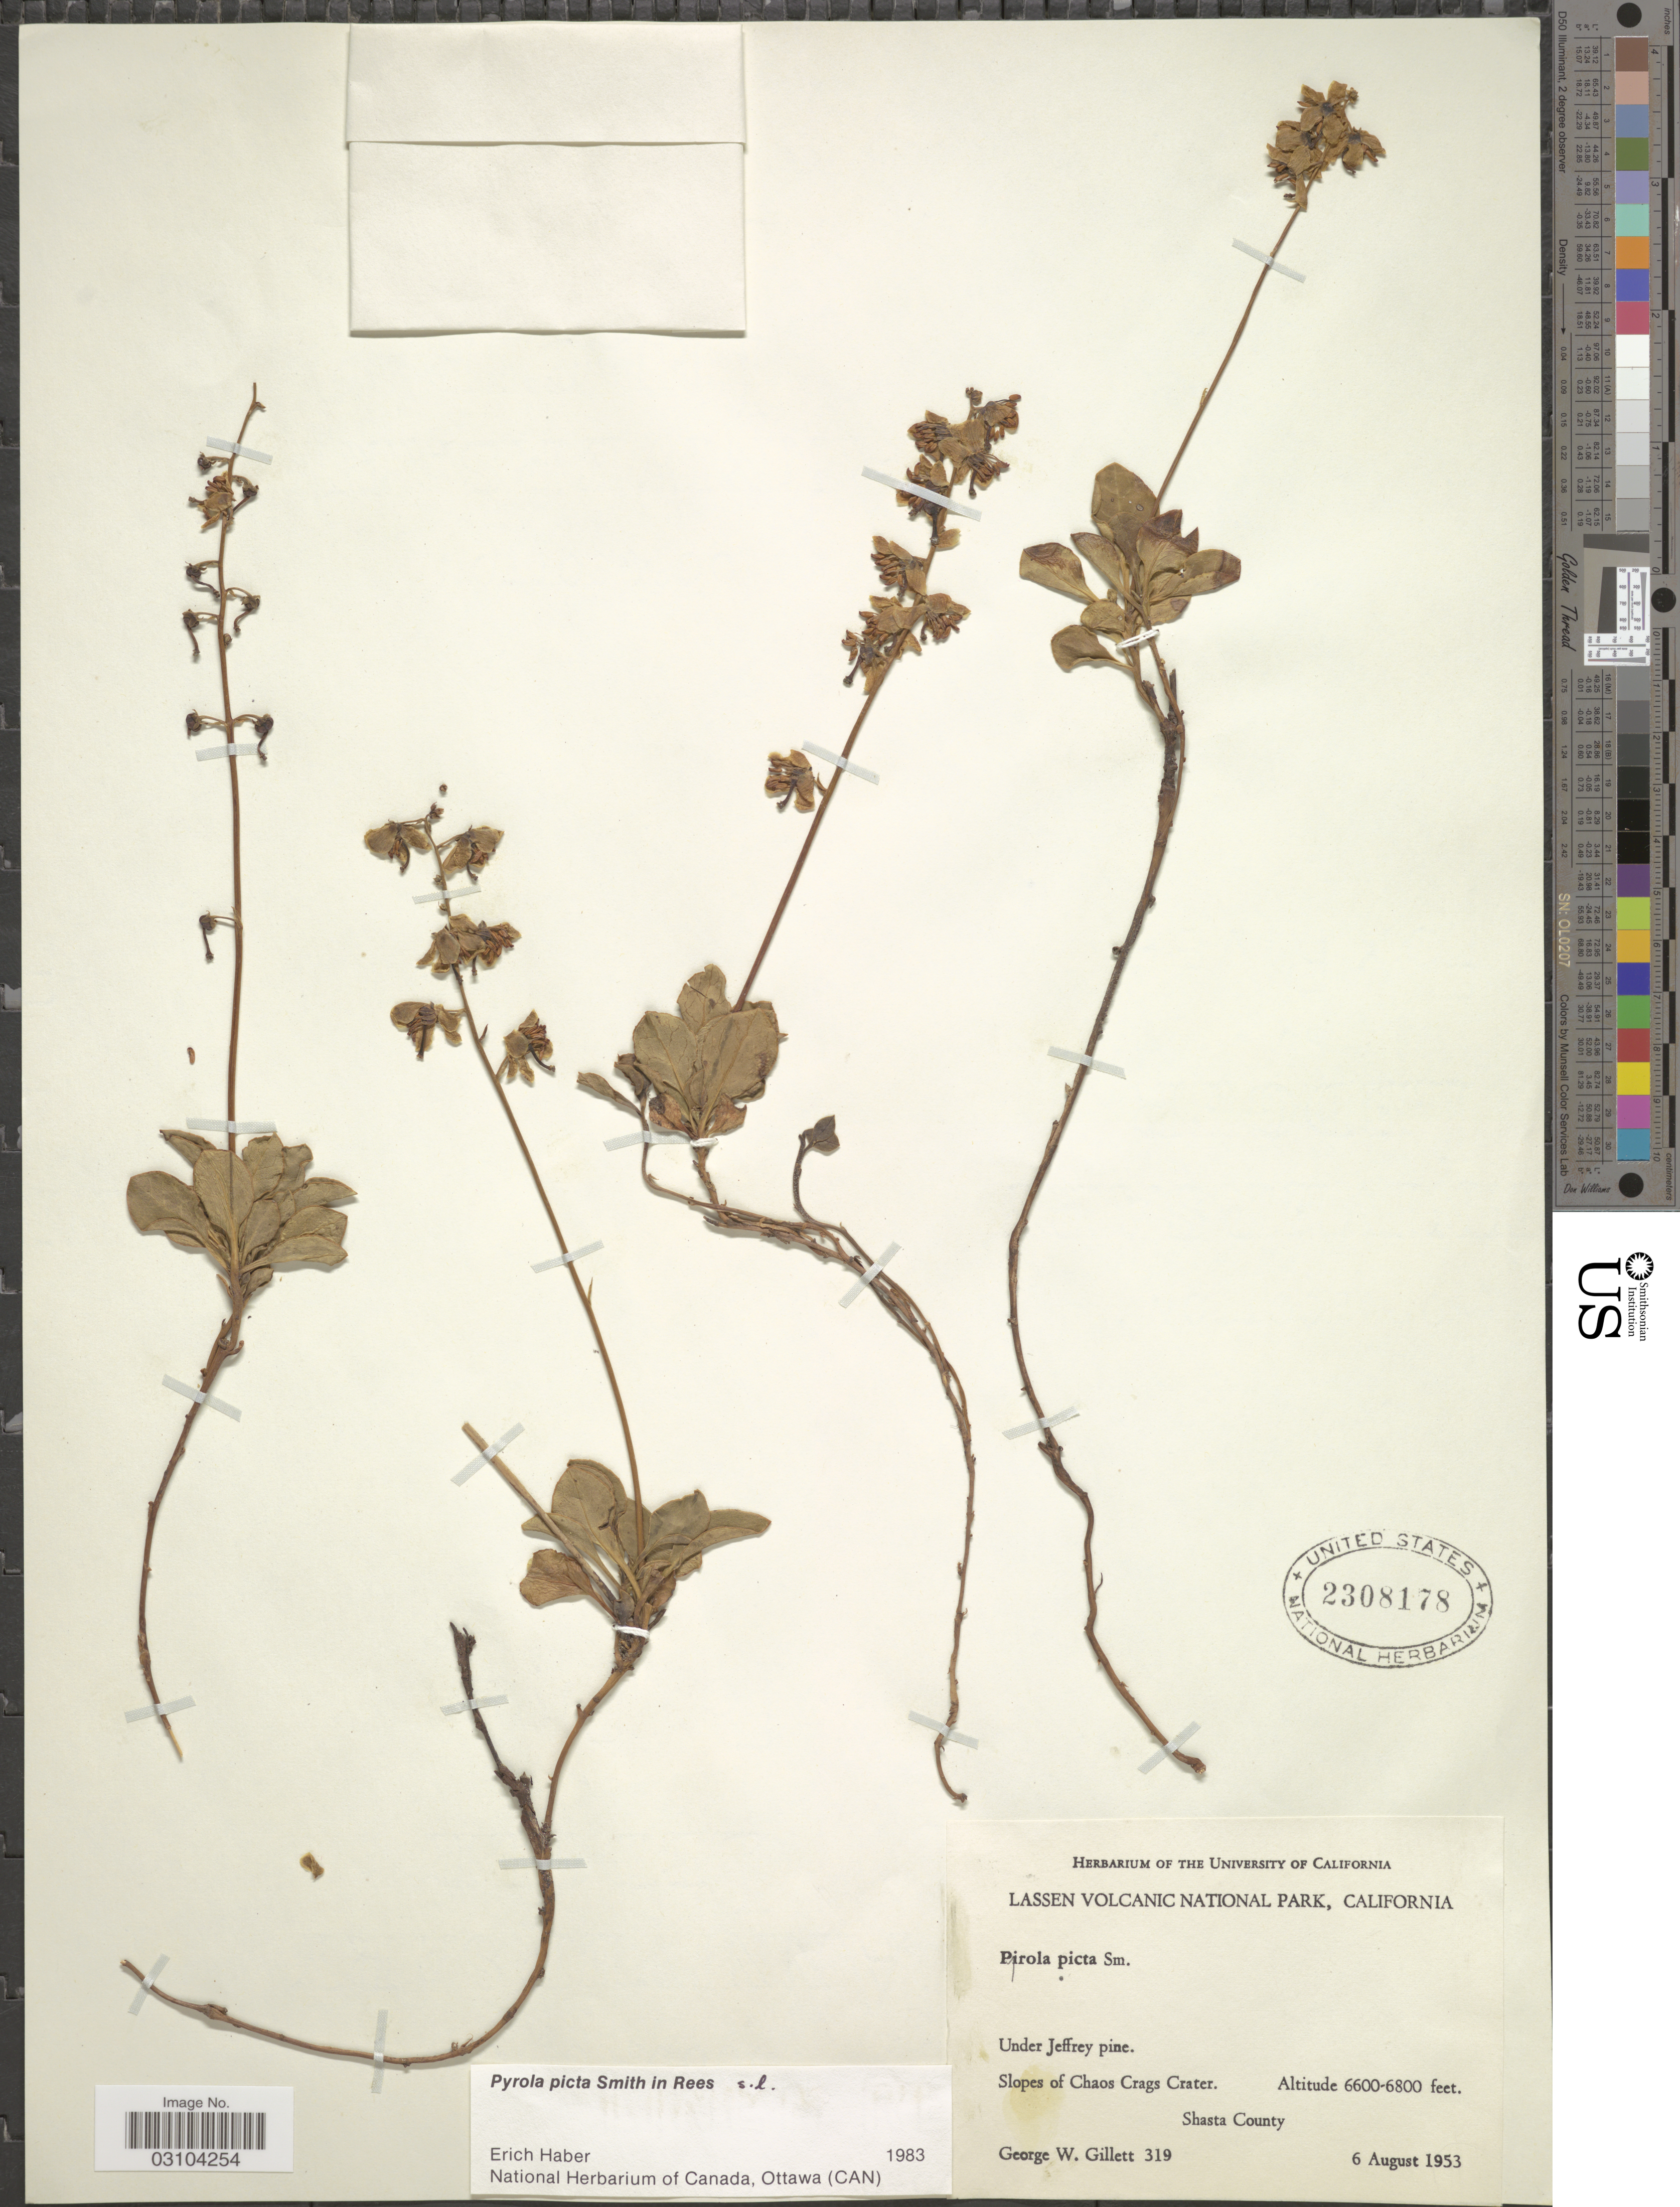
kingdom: Plantae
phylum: Tracheophyta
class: Magnoliopsida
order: Ericales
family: Ericaceae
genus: Pyrola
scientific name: Pyrola picta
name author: Sm. in Rees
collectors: G. Gillett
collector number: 319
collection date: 1953-08-06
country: United States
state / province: California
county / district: Shasta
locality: Lassen Volcanic National Park. Under Jeffrey pine. Slopes of Chaos Crater. Shasta County.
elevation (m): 2012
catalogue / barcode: US 2308178